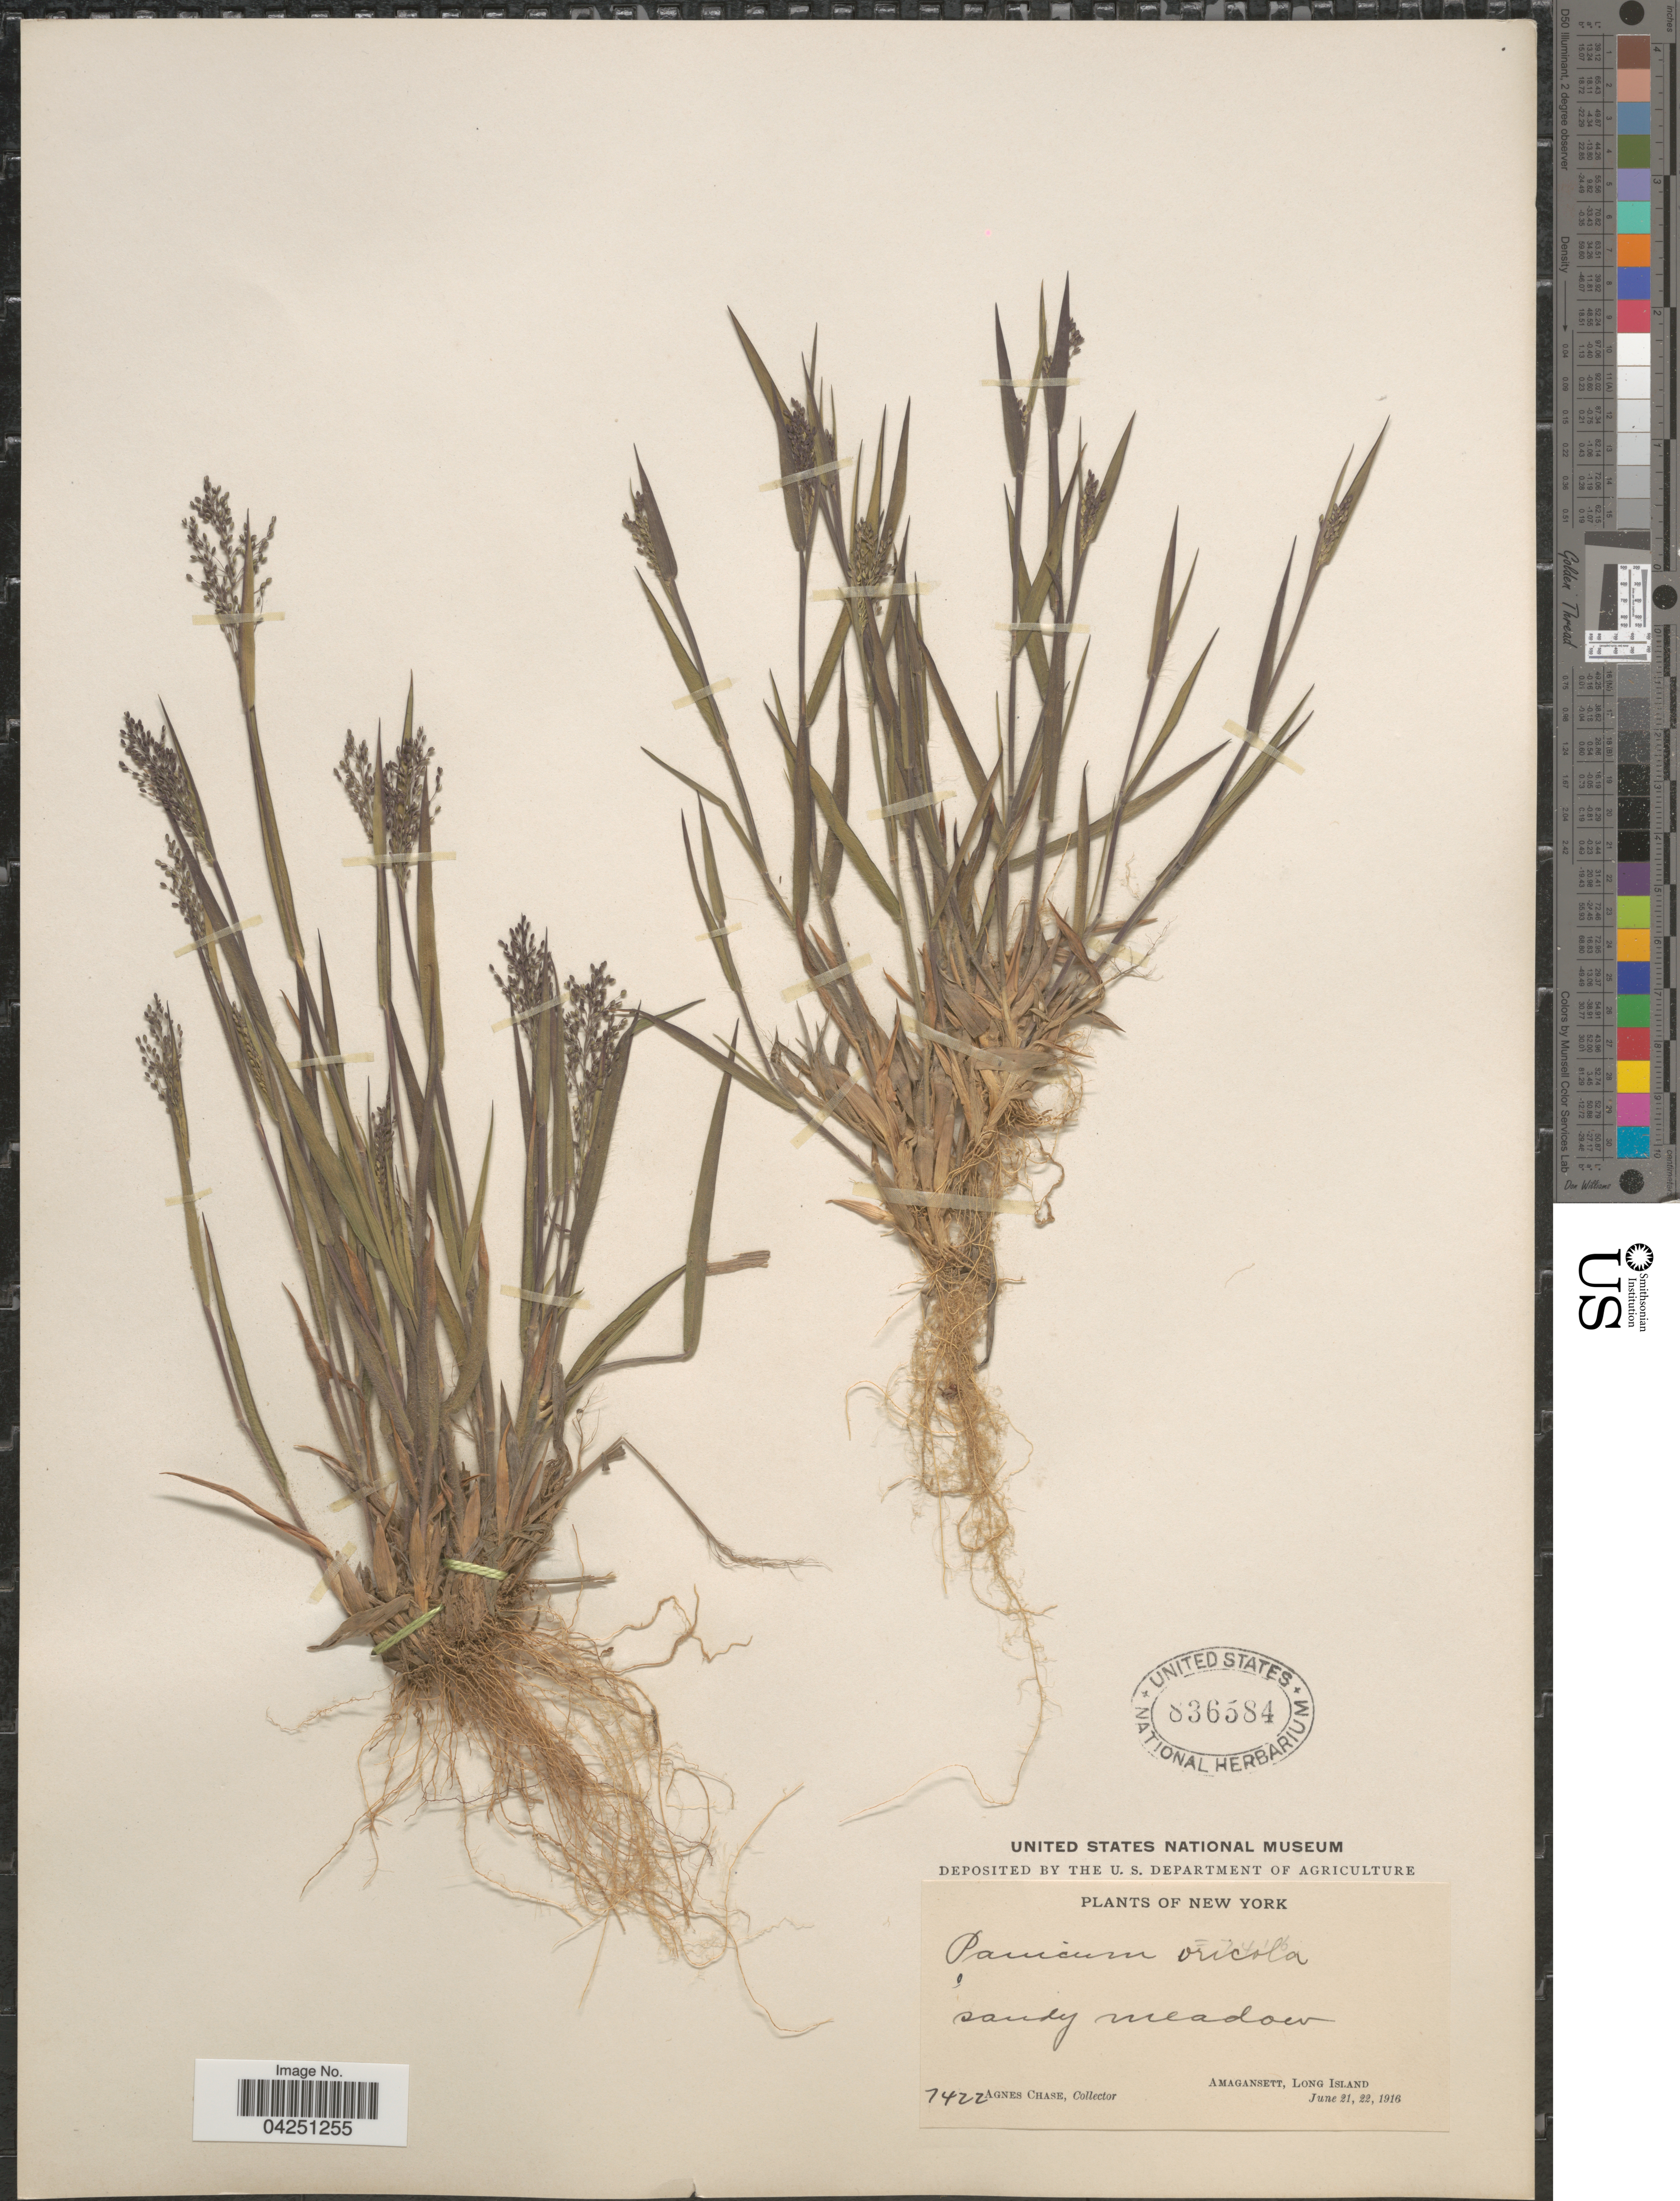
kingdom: Plantae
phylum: Tracheophyta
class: Liliopsida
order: Poales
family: Poaceae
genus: Dichanthelium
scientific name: Dichanthelium acuminatum var. acuminatum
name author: (Sw.) Gould & C.A. Clark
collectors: A. Chase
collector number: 7422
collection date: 1916-06-21/1916-06-22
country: United States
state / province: New York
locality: Amagansett, Long Island.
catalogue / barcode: US 836584